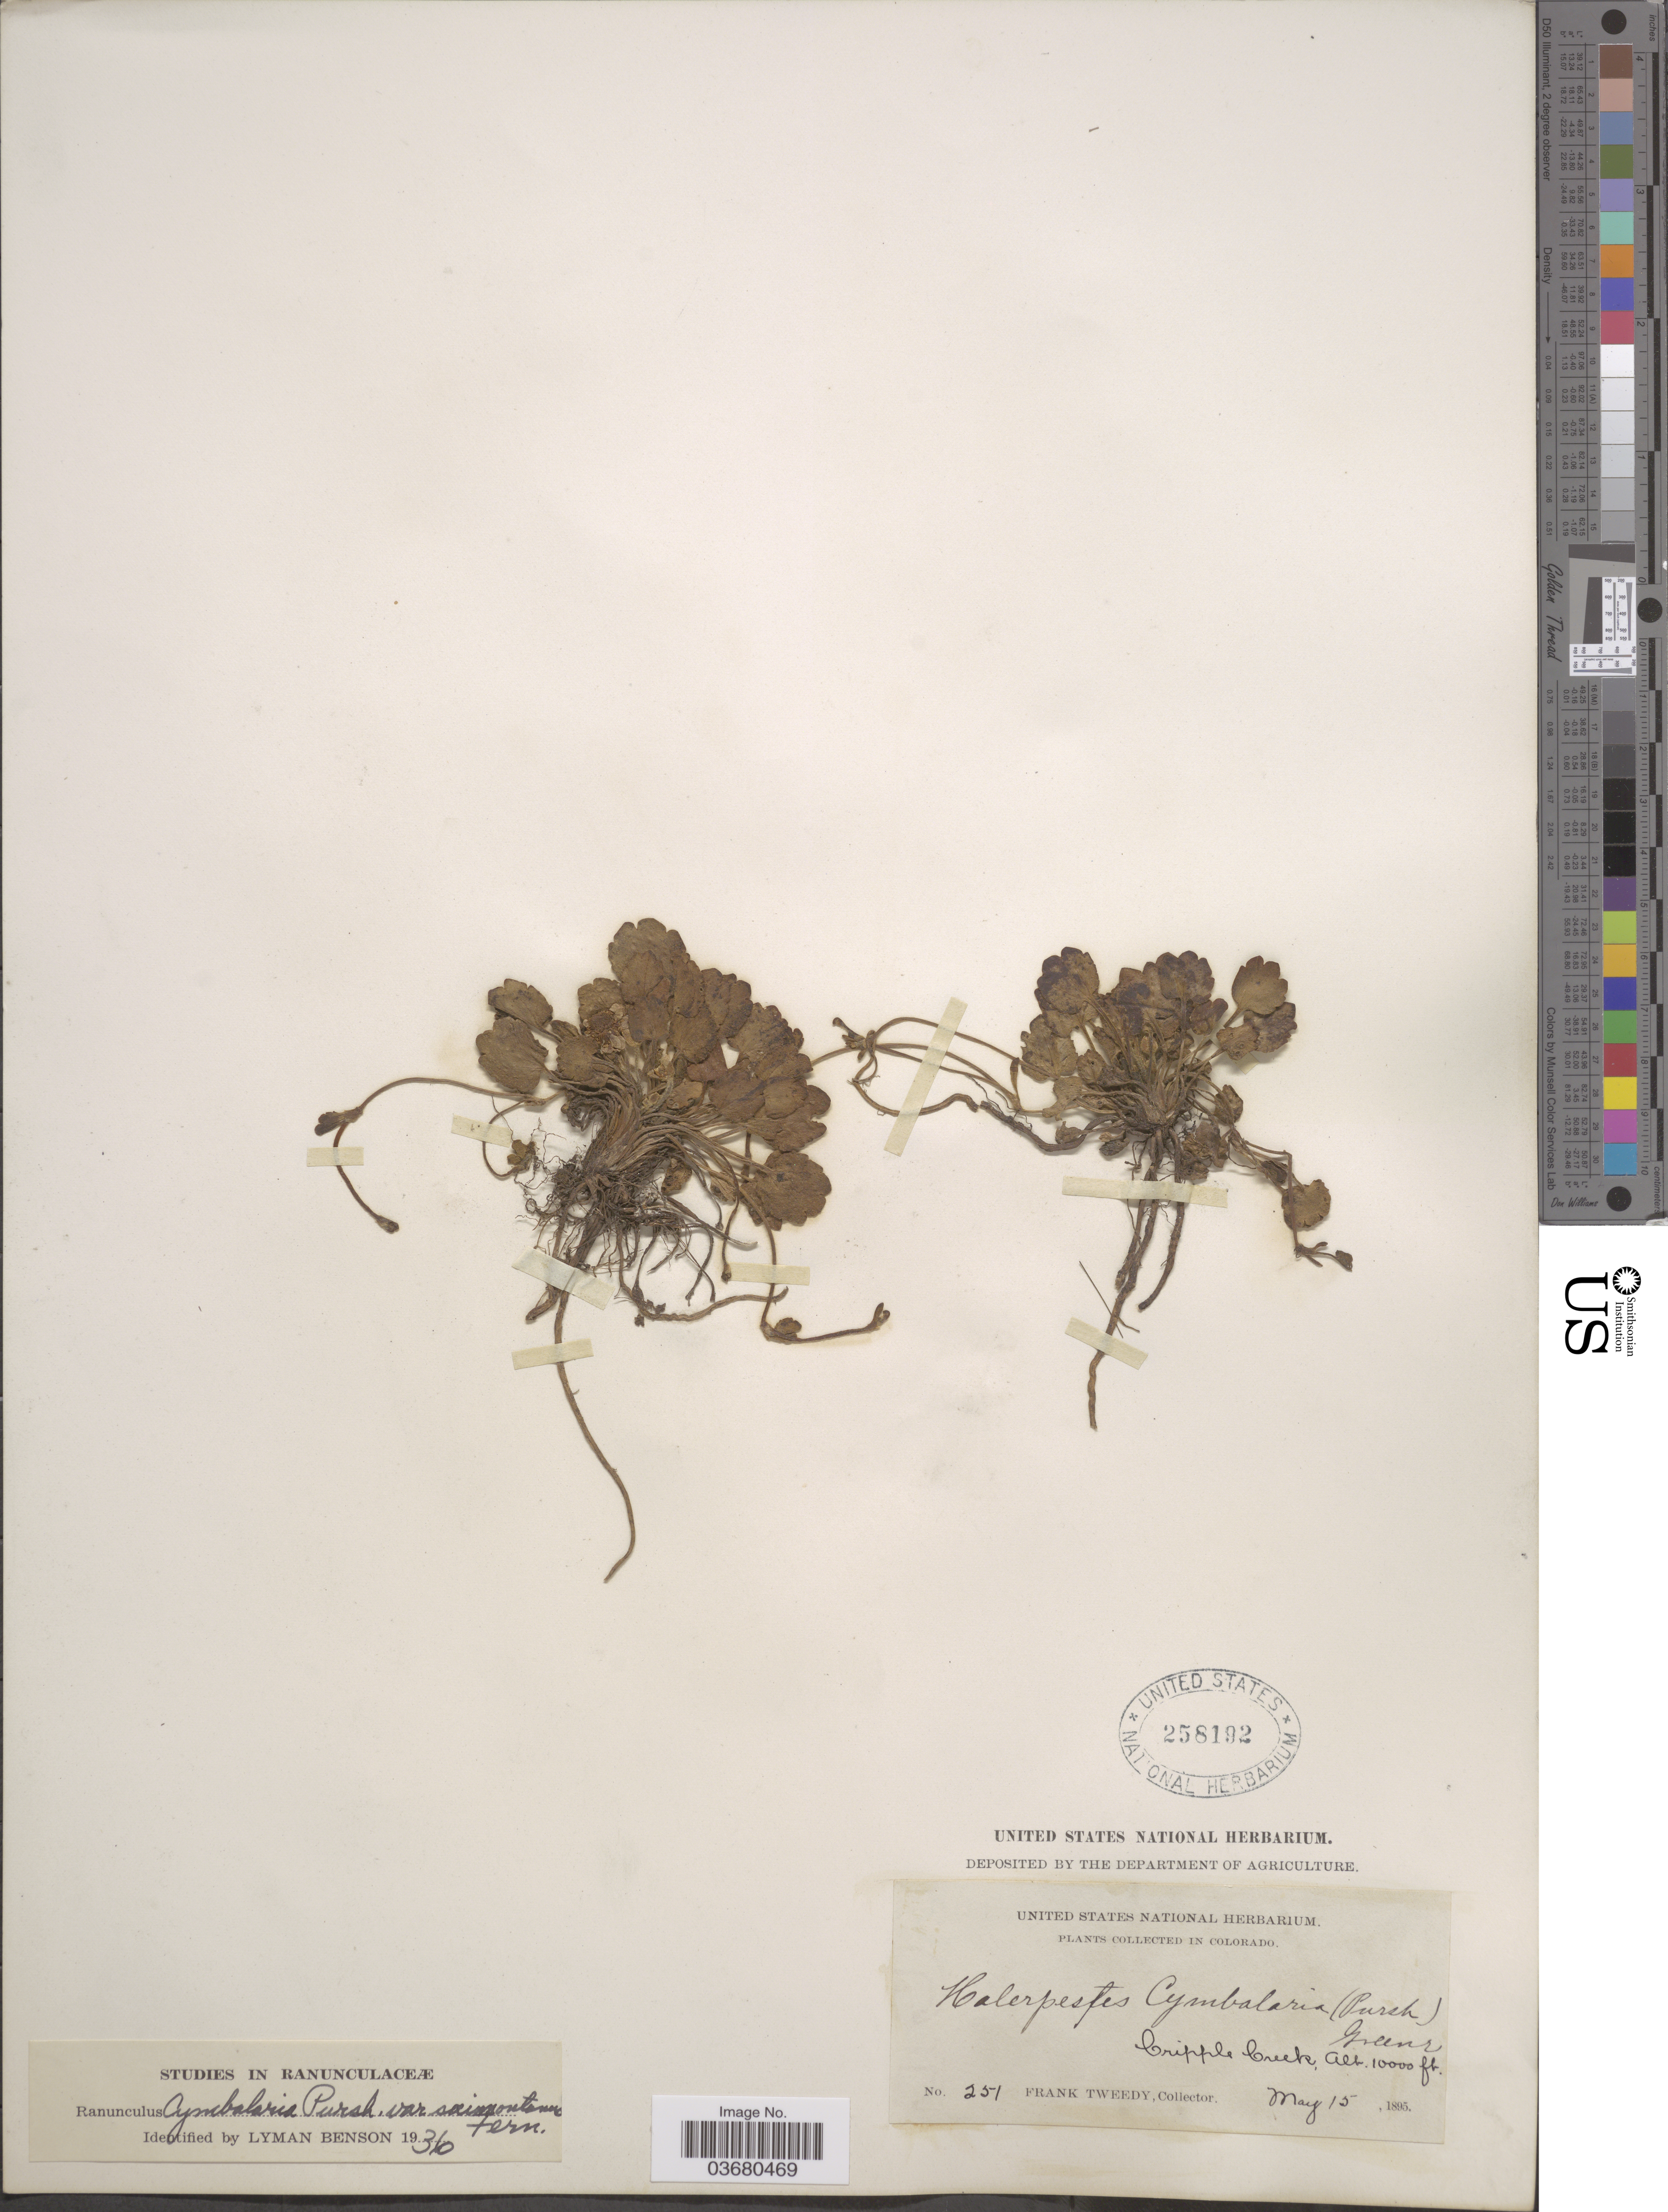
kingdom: Plantae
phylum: Tracheophyta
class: Magnoliopsida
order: Ranunculales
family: Ranunculaceae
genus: Halerpestes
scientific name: Halerpestes cymbalaria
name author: (Pursh) Greene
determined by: Strong, M. T., (US), Smithsonian Institution - National Museum of Natural History (UNITED STATES)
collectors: F. Tweedy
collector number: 251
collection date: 1895-05-15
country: United States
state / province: Colorado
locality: Cripple Creek.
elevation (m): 3048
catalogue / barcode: US 258192